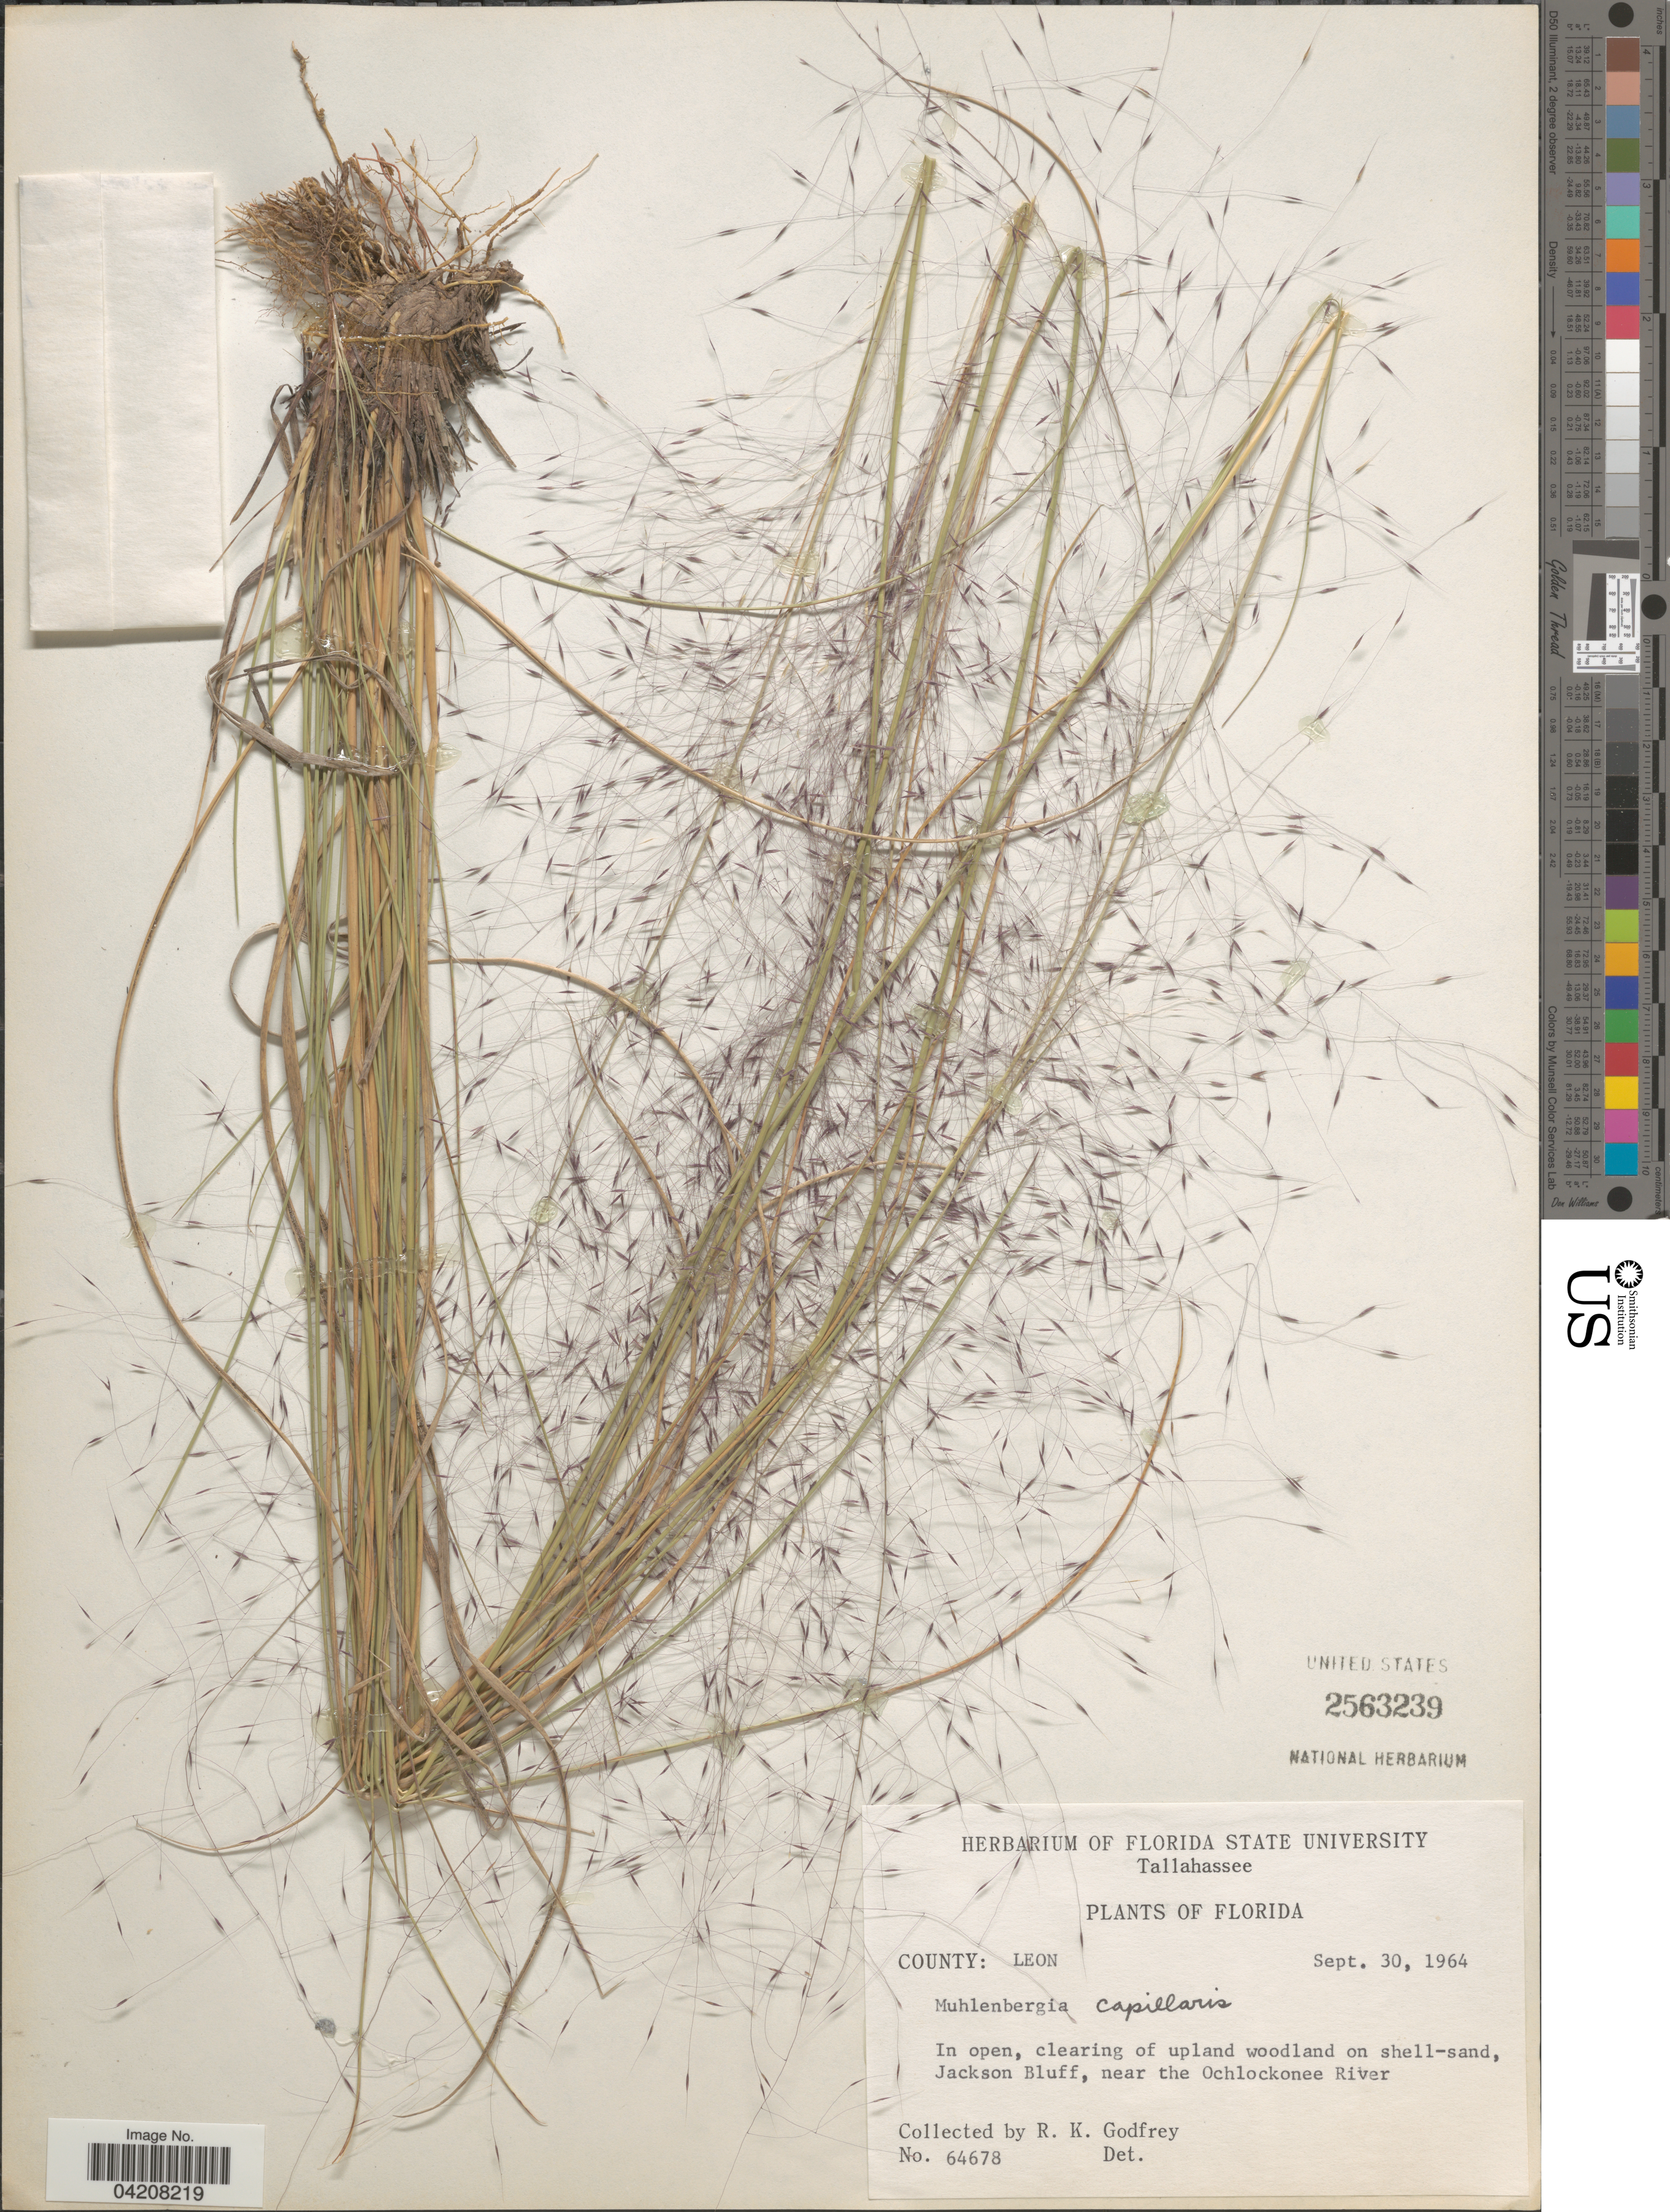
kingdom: Plantae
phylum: Tracheophyta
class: Liliopsida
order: Poales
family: Poaceae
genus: Muhlenbergia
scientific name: Muhlenbergia capillaris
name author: (Lam.) Trin.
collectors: R. K. Godfrey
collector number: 64678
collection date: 1964-09-30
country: United States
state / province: Florida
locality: County: Leon. In open, clearing of upland woodland on shell-sand, Jackson Bluff, near the Ochlockonee River.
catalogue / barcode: US 2563239